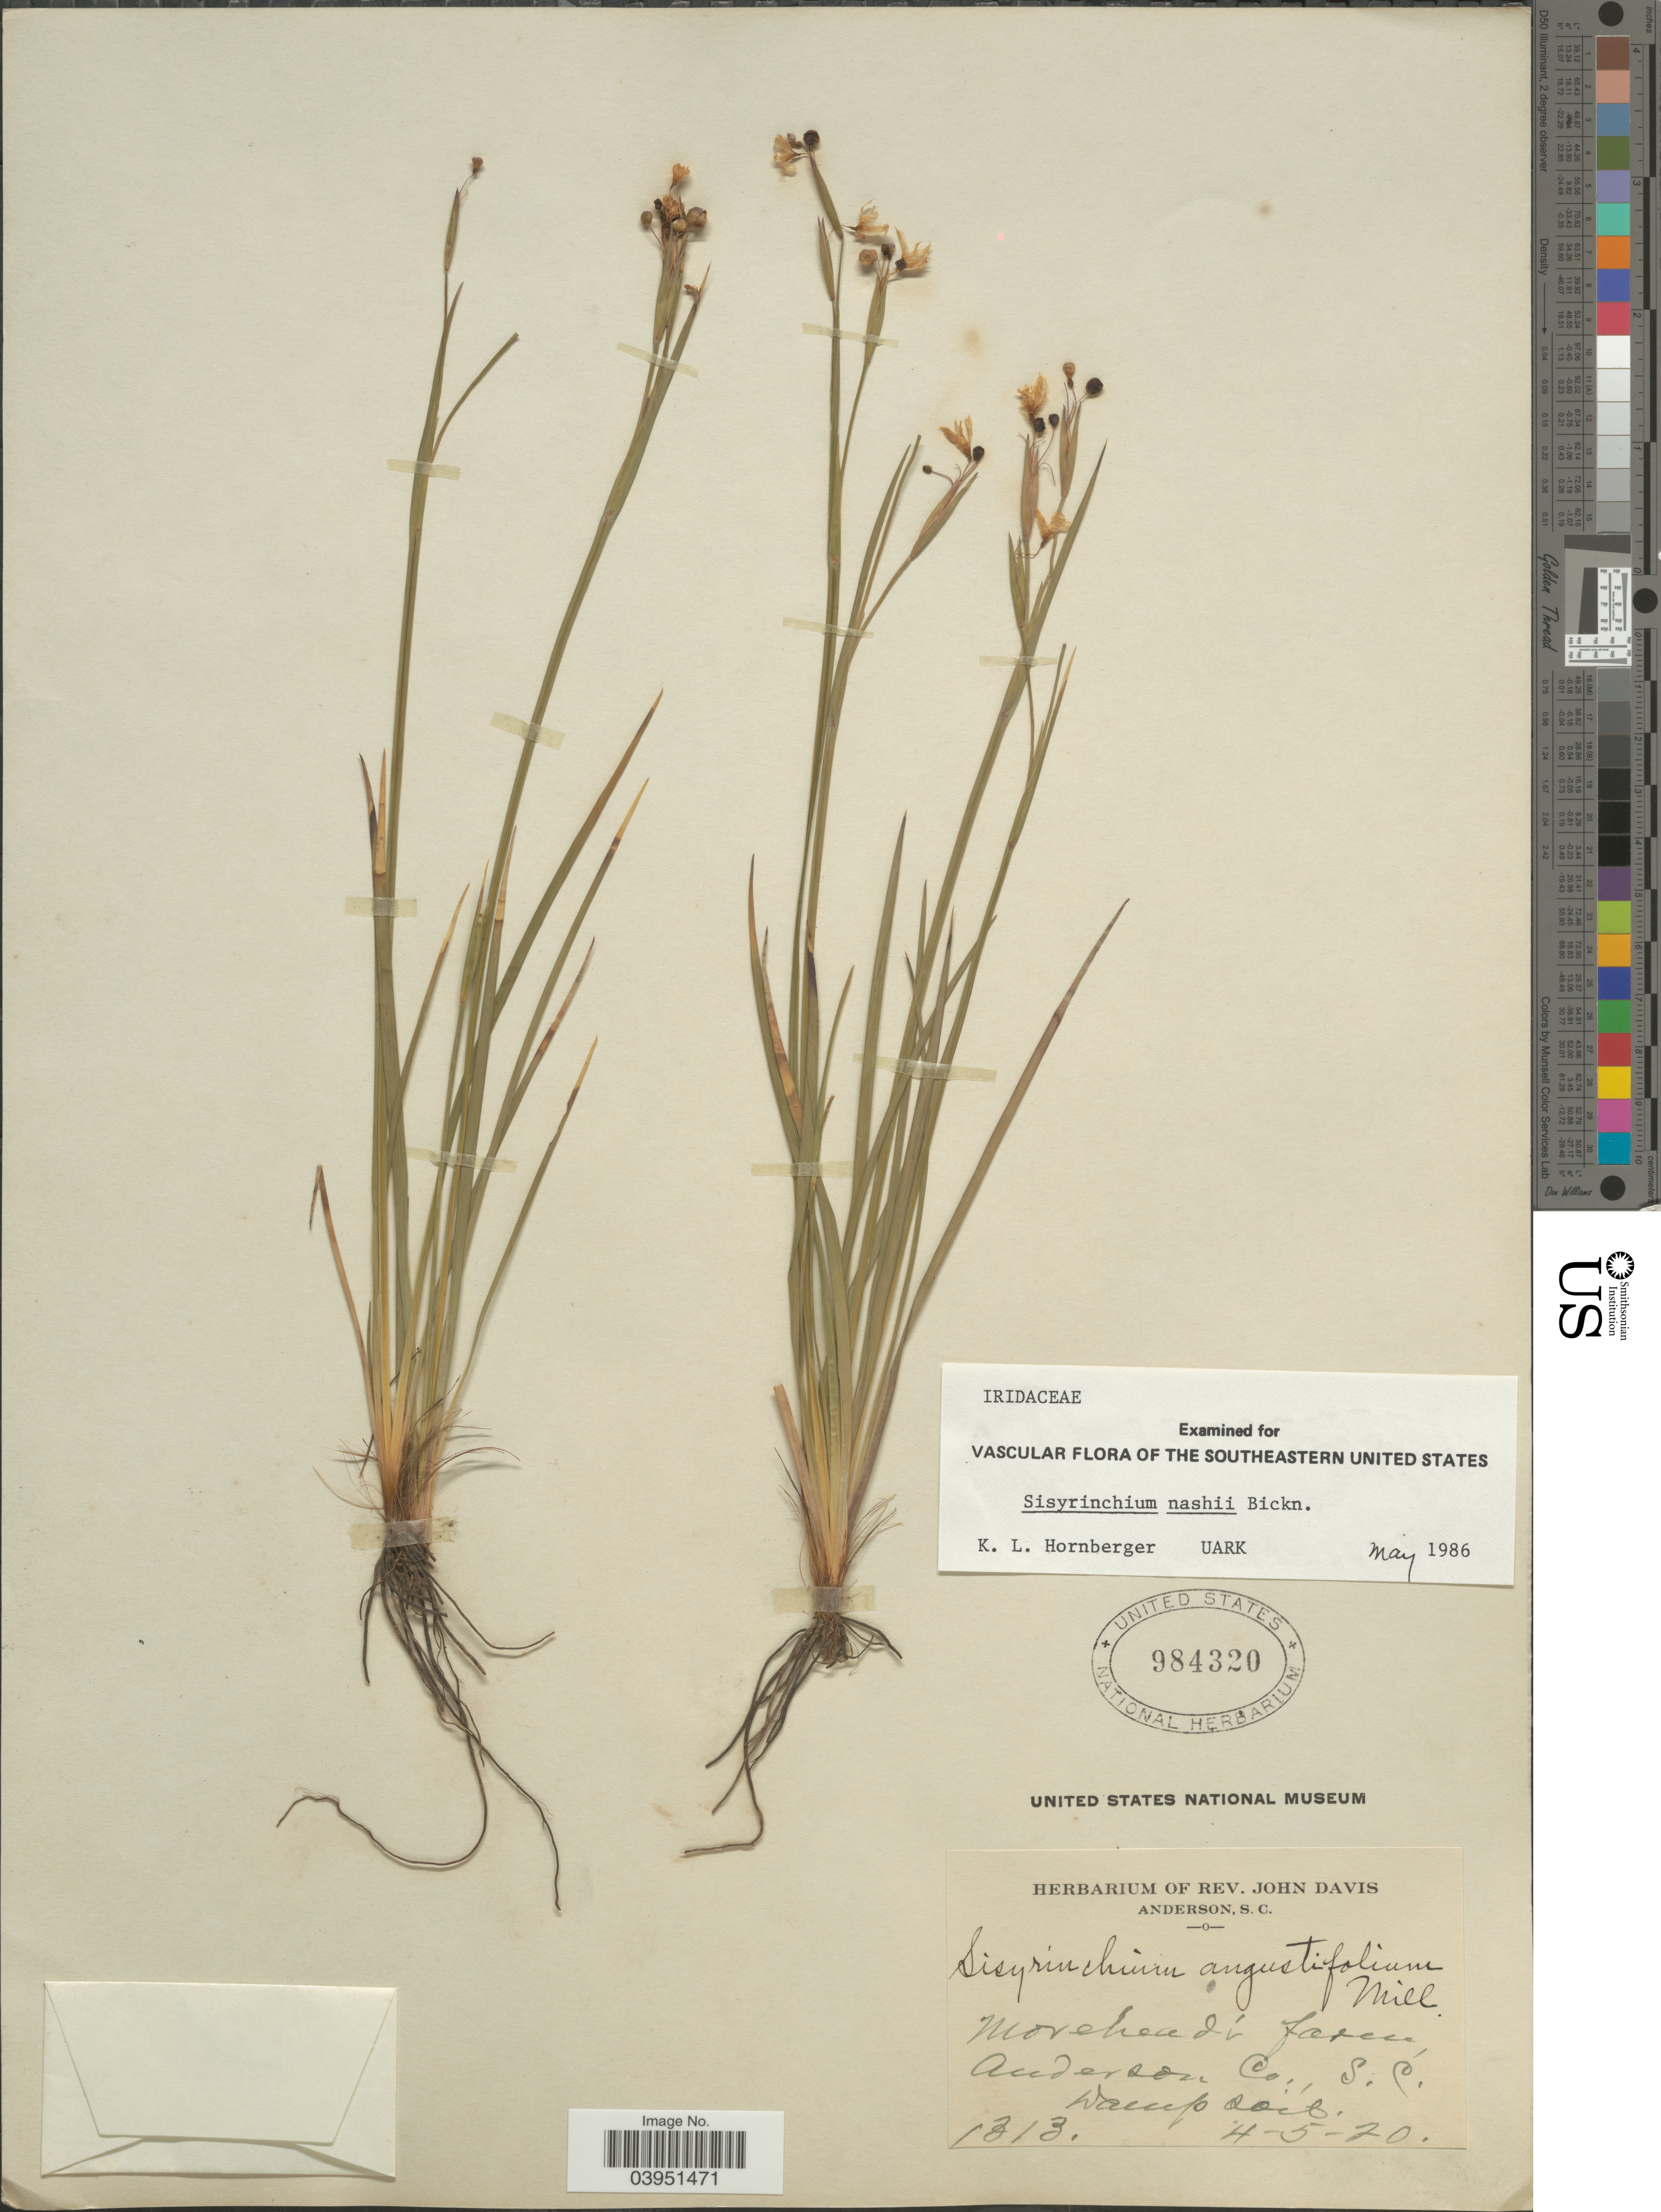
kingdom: Plantae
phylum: Tracheophyta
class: Liliopsida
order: Asparagales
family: Iridaceae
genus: Sisyrinchium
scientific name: Sisyrinchium nashii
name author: E.P. Bicknell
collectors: ex herb. Rev. John Davis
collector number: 1313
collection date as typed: Transcribed d/m/y: 5/4/70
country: United States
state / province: South Carolina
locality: Anderson Co.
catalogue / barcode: US 984320